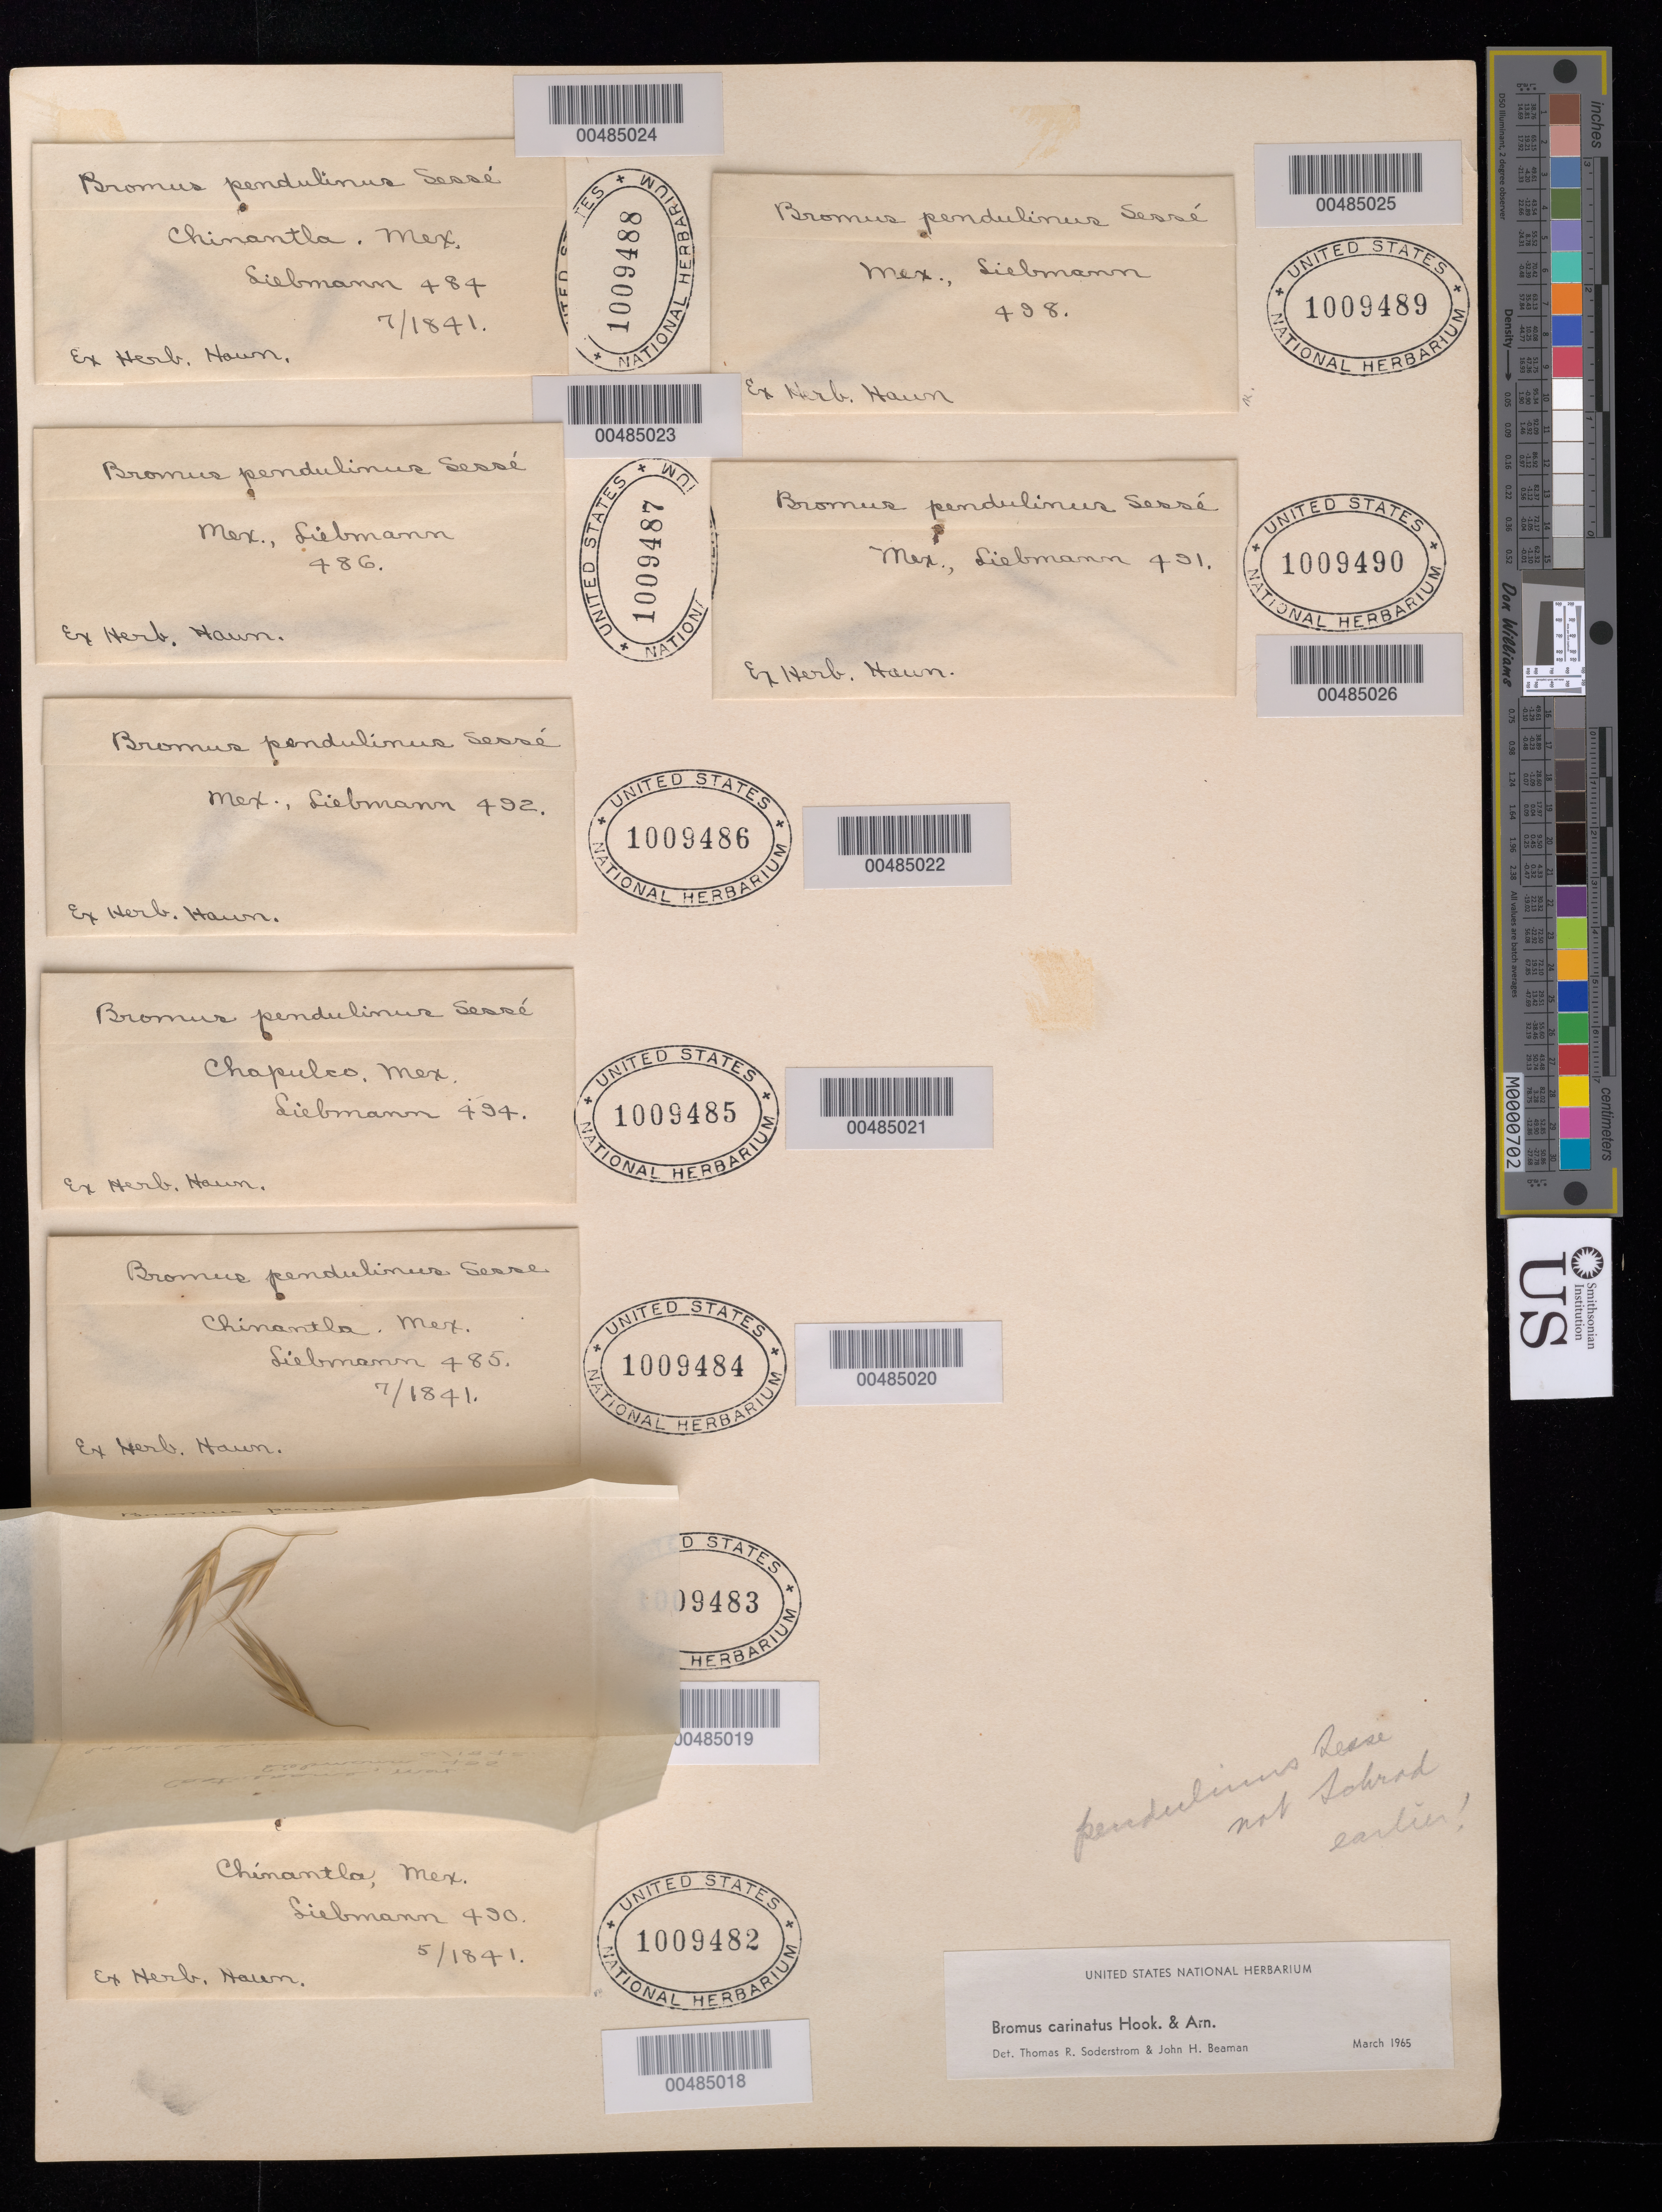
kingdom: Plantae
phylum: Tracheophyta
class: Liliopsida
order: Poales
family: Poaceae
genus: Bromus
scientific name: Bromus carinatus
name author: Hook. & Arn.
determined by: Soderstrom, T. R.; Beaman, J. H.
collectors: F. M. Liebmann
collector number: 495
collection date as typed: Jun 1842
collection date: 1842-06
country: Mexico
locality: Castresane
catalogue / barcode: US 1009483